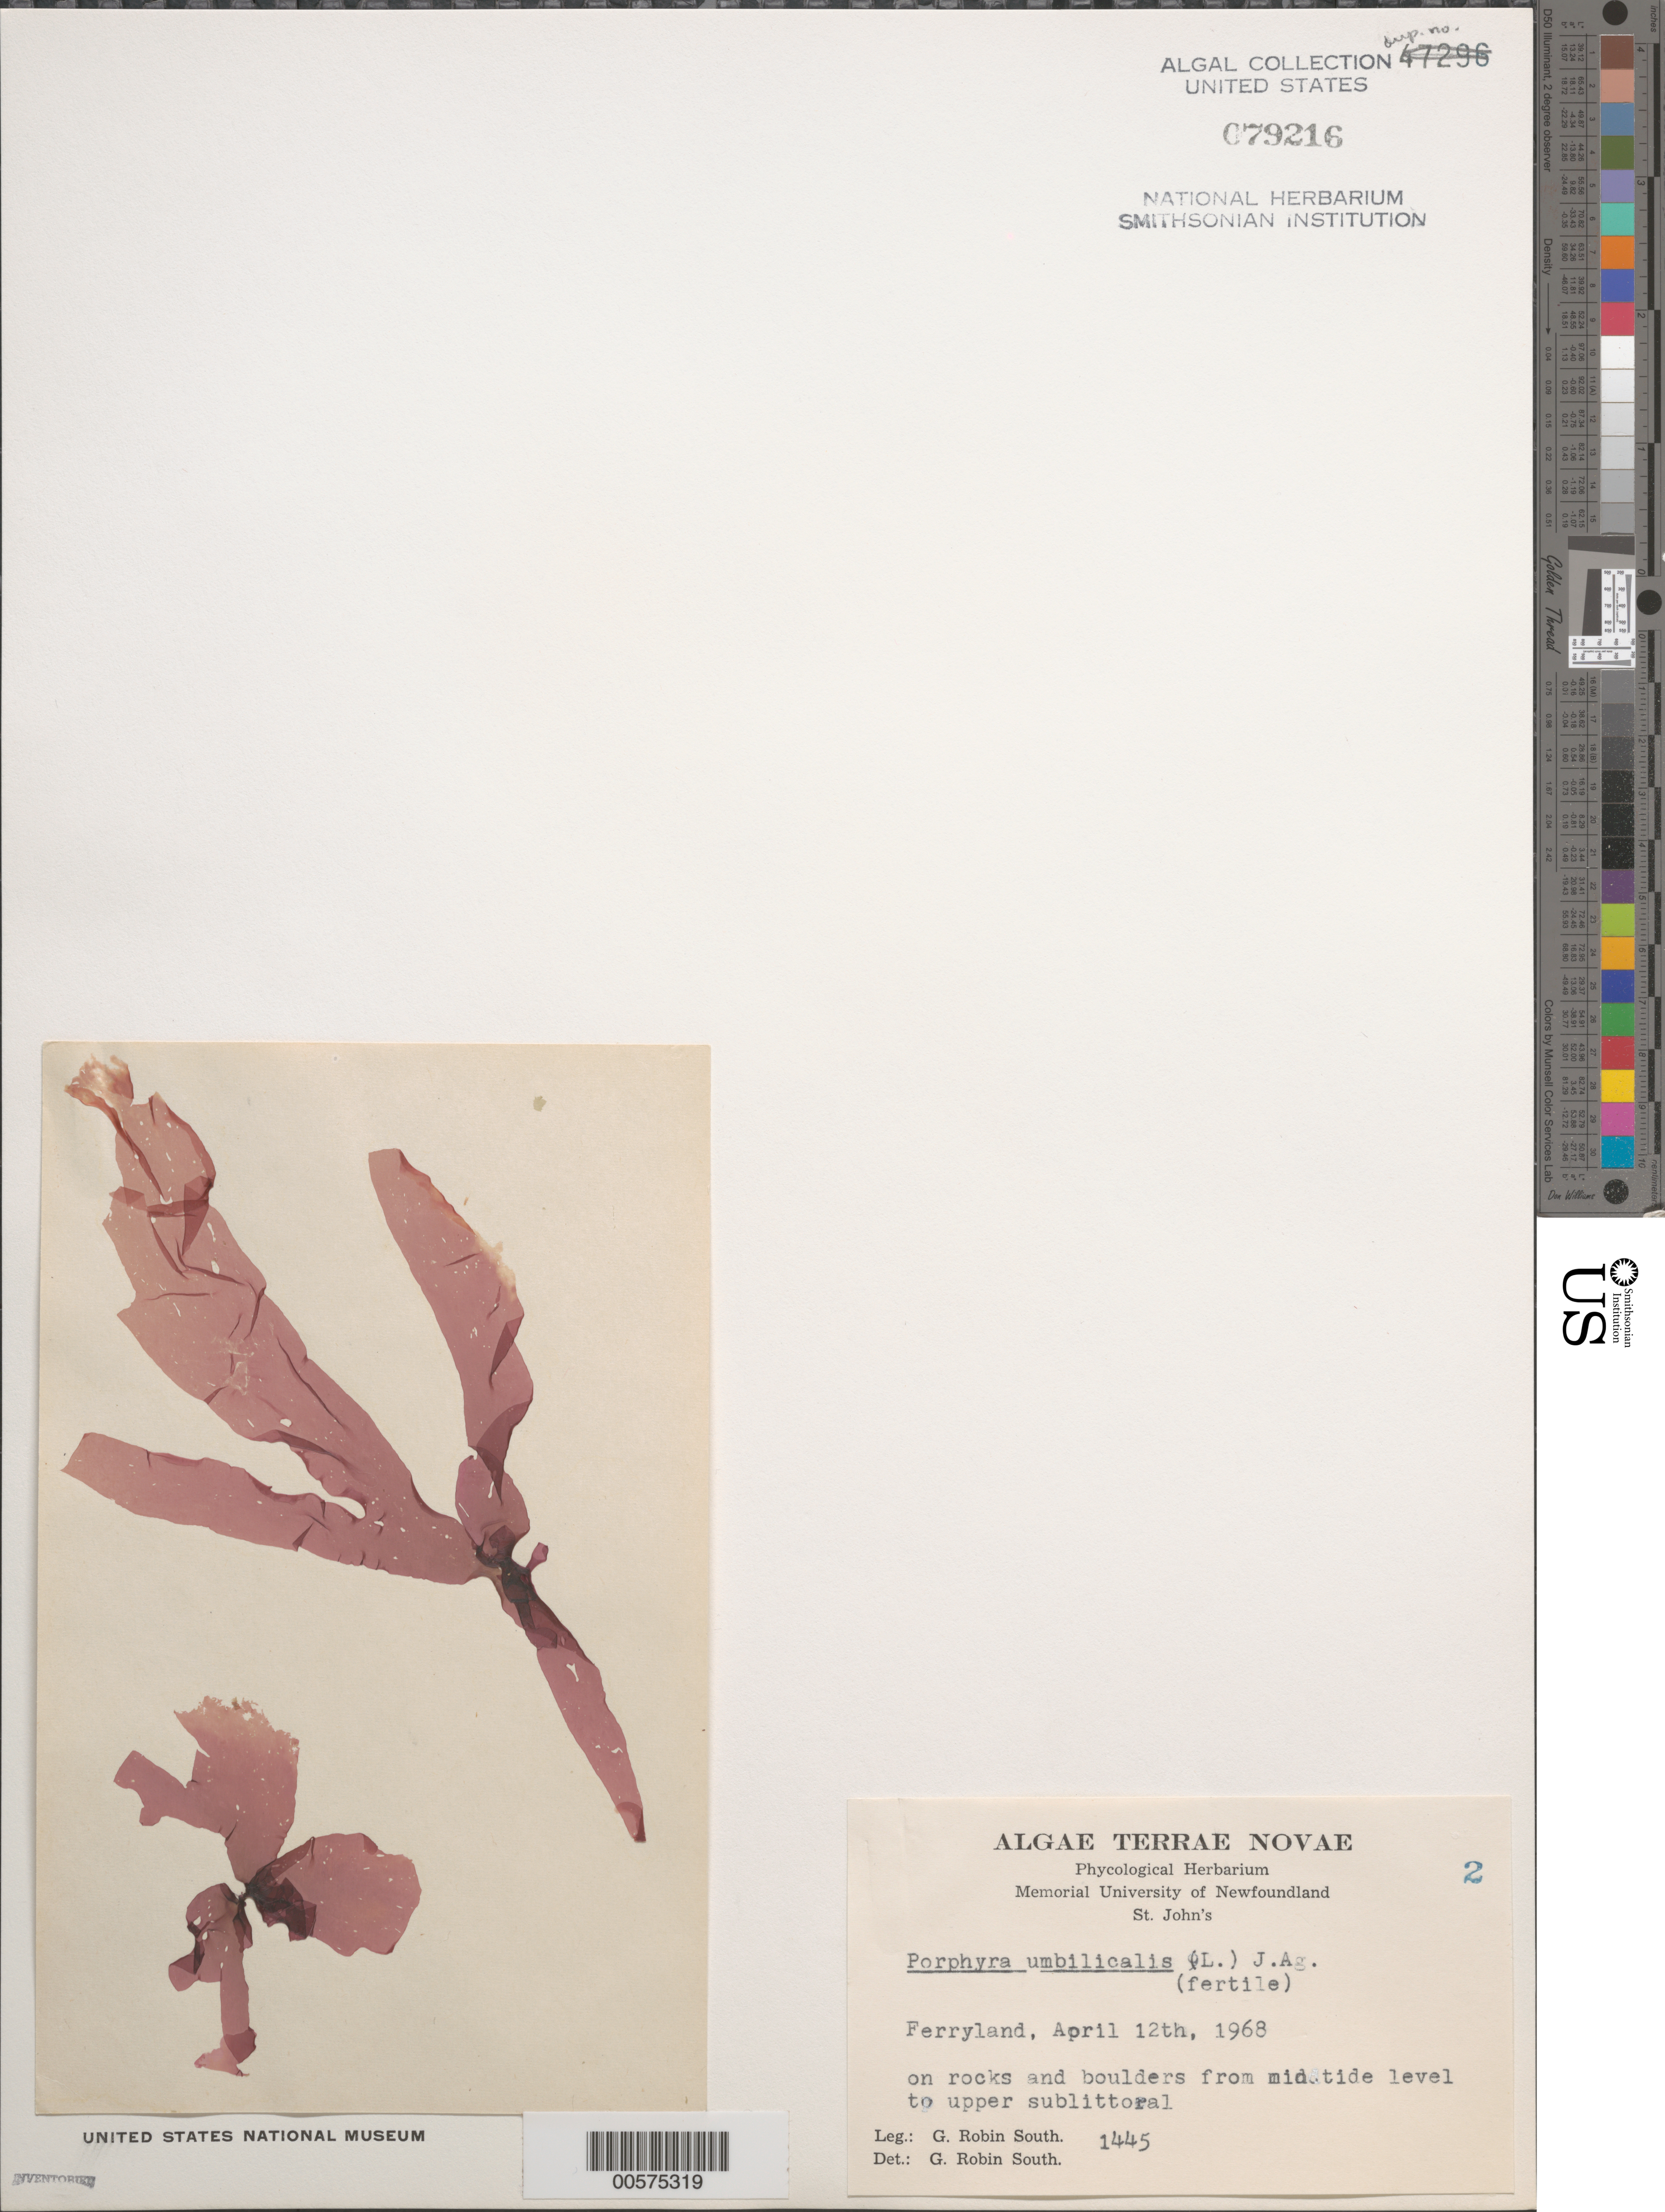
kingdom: Plantae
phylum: Rhodophyta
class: Bangiophyceae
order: Bangiales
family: Bangiaceae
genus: Porphyra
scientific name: Porphyra umbilicalis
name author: Kütz.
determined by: South, G. R.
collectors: G. R. South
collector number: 1445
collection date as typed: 12 Apr 1968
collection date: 1968-04-12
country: Canada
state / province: Newfoundland and Labrador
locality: Ferryland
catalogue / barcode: US 79216